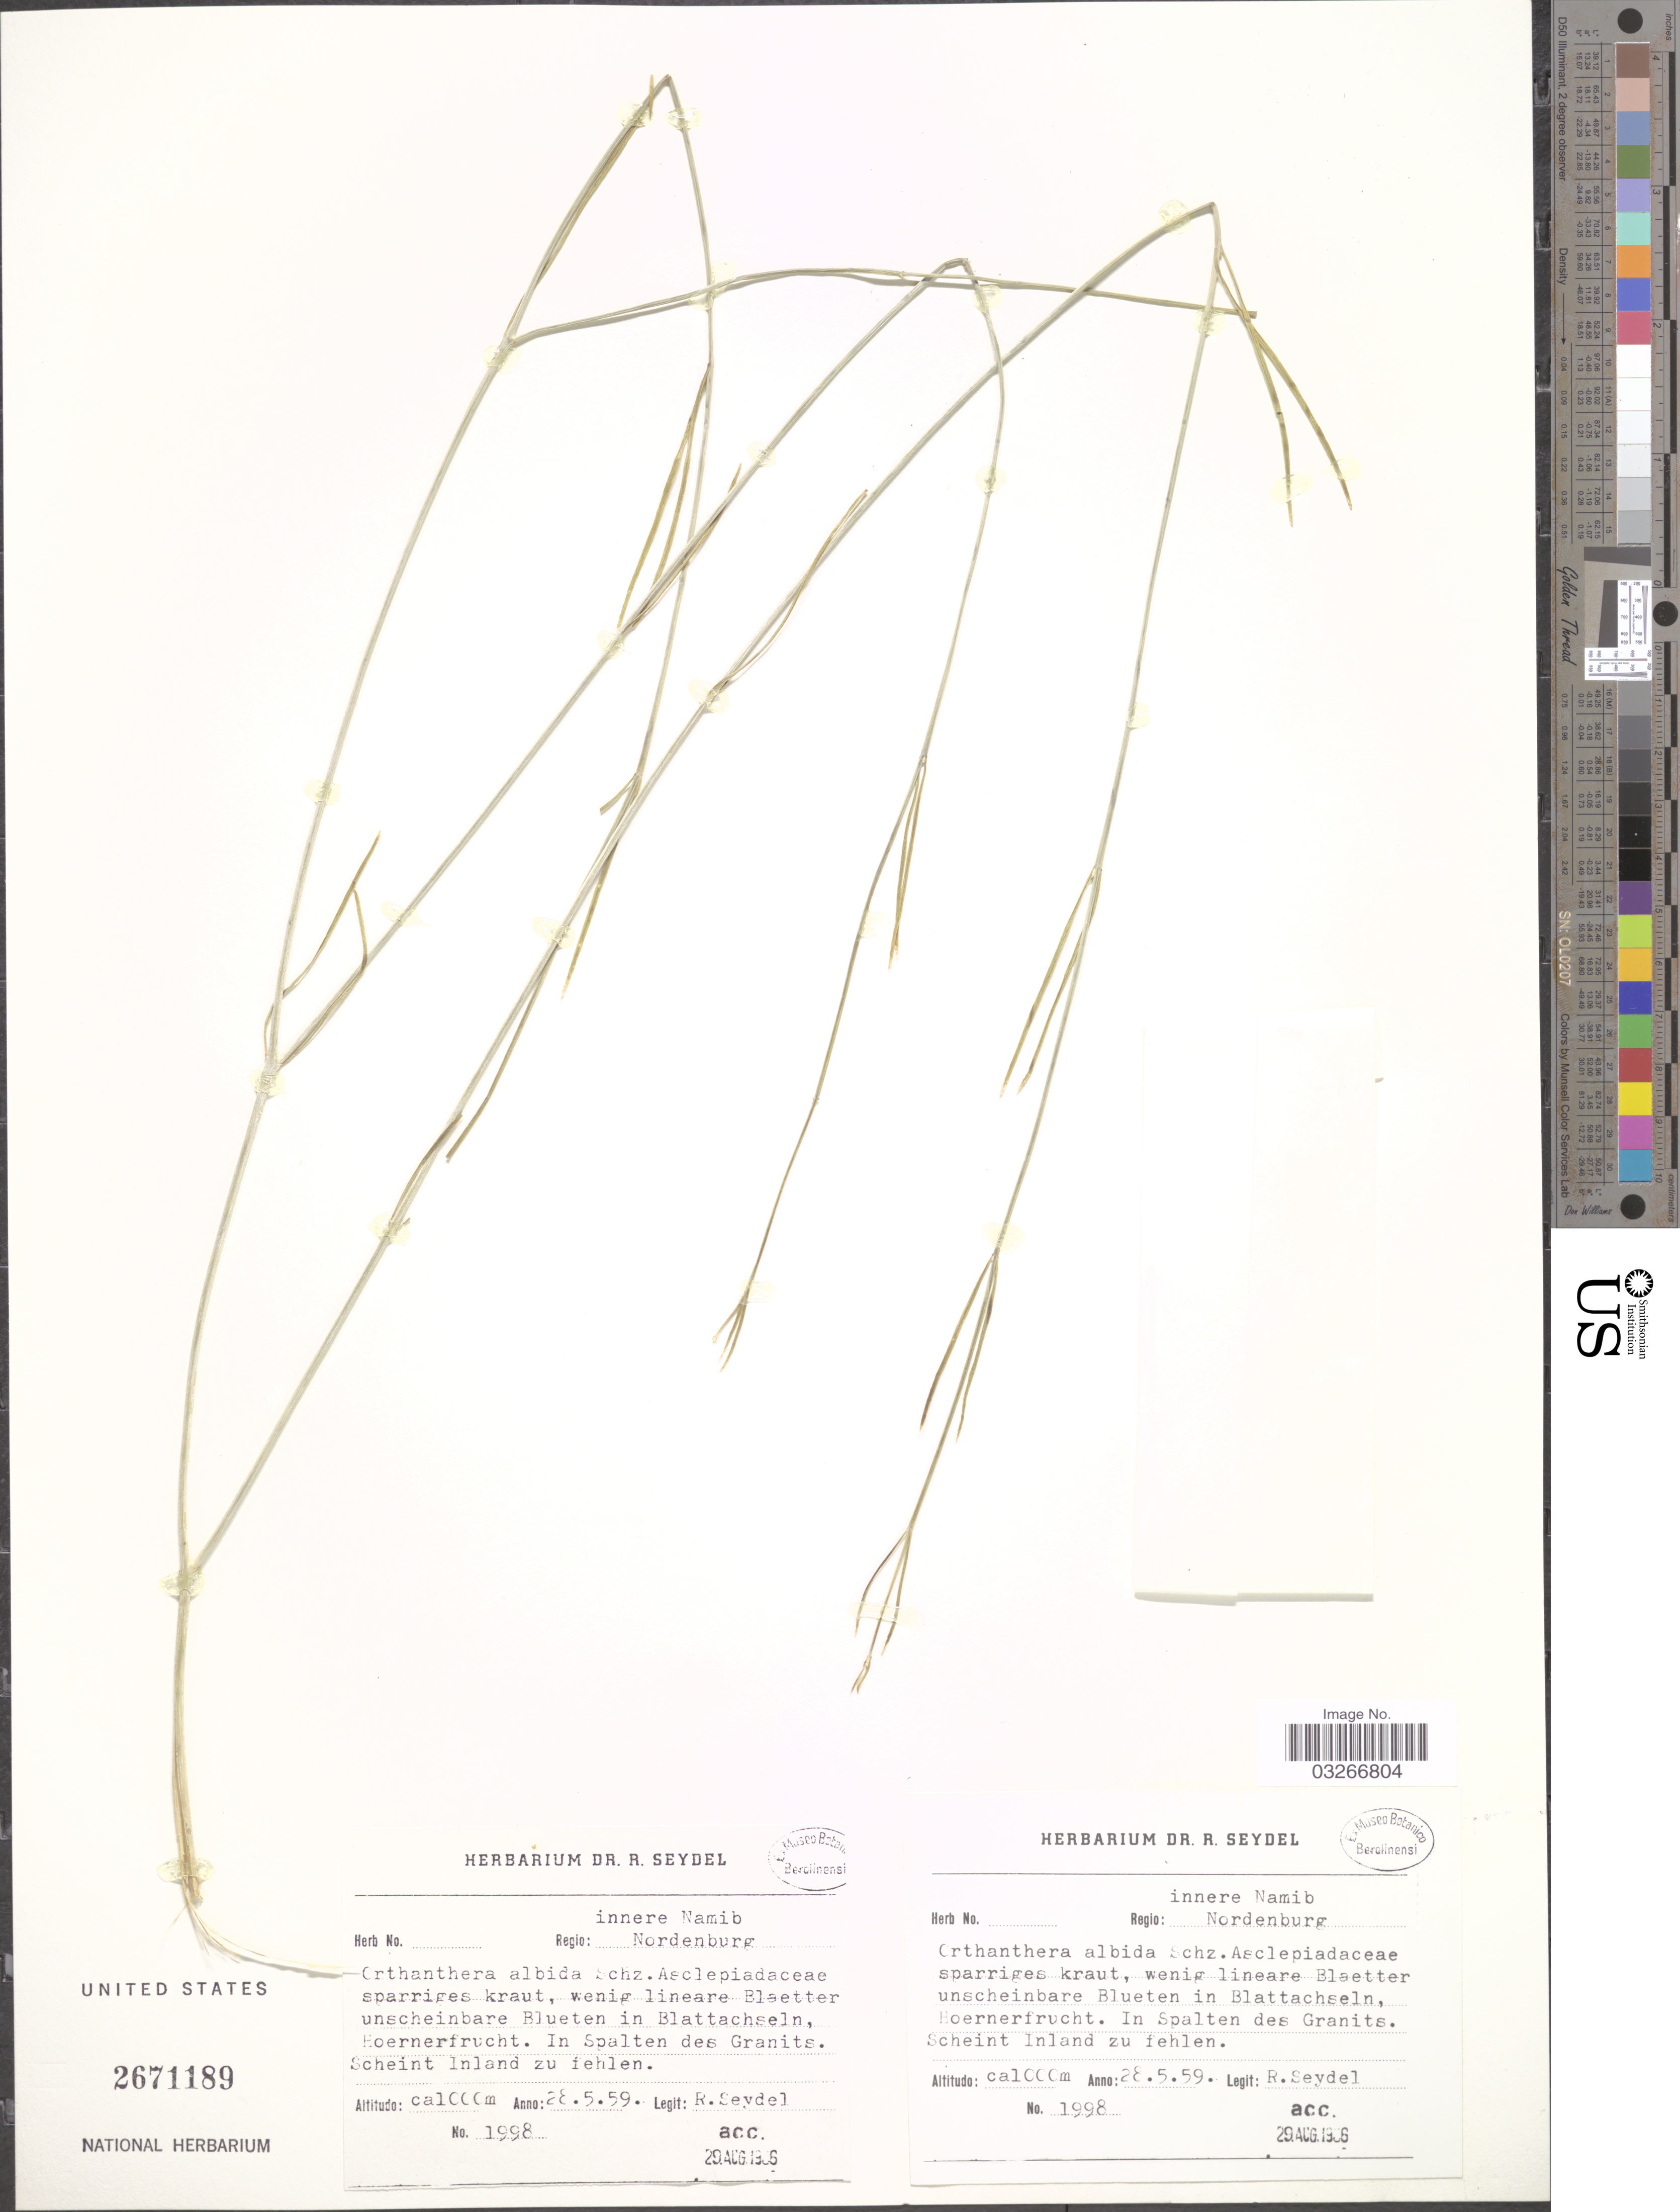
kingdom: Plantae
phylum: Tracheophyta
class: Magnoliopsida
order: Gentianales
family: Apocynaceae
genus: Orthanthera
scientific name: Orthanthera albida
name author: Schinz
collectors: R. Seydel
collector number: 1998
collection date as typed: Transcribed d/m/y: 28/5/59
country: Namibia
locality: Regio: innere Namib, Nordenburg. In Spalten des Granits. Scheint Inland zu Fehlen.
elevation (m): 1000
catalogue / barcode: US 2671189